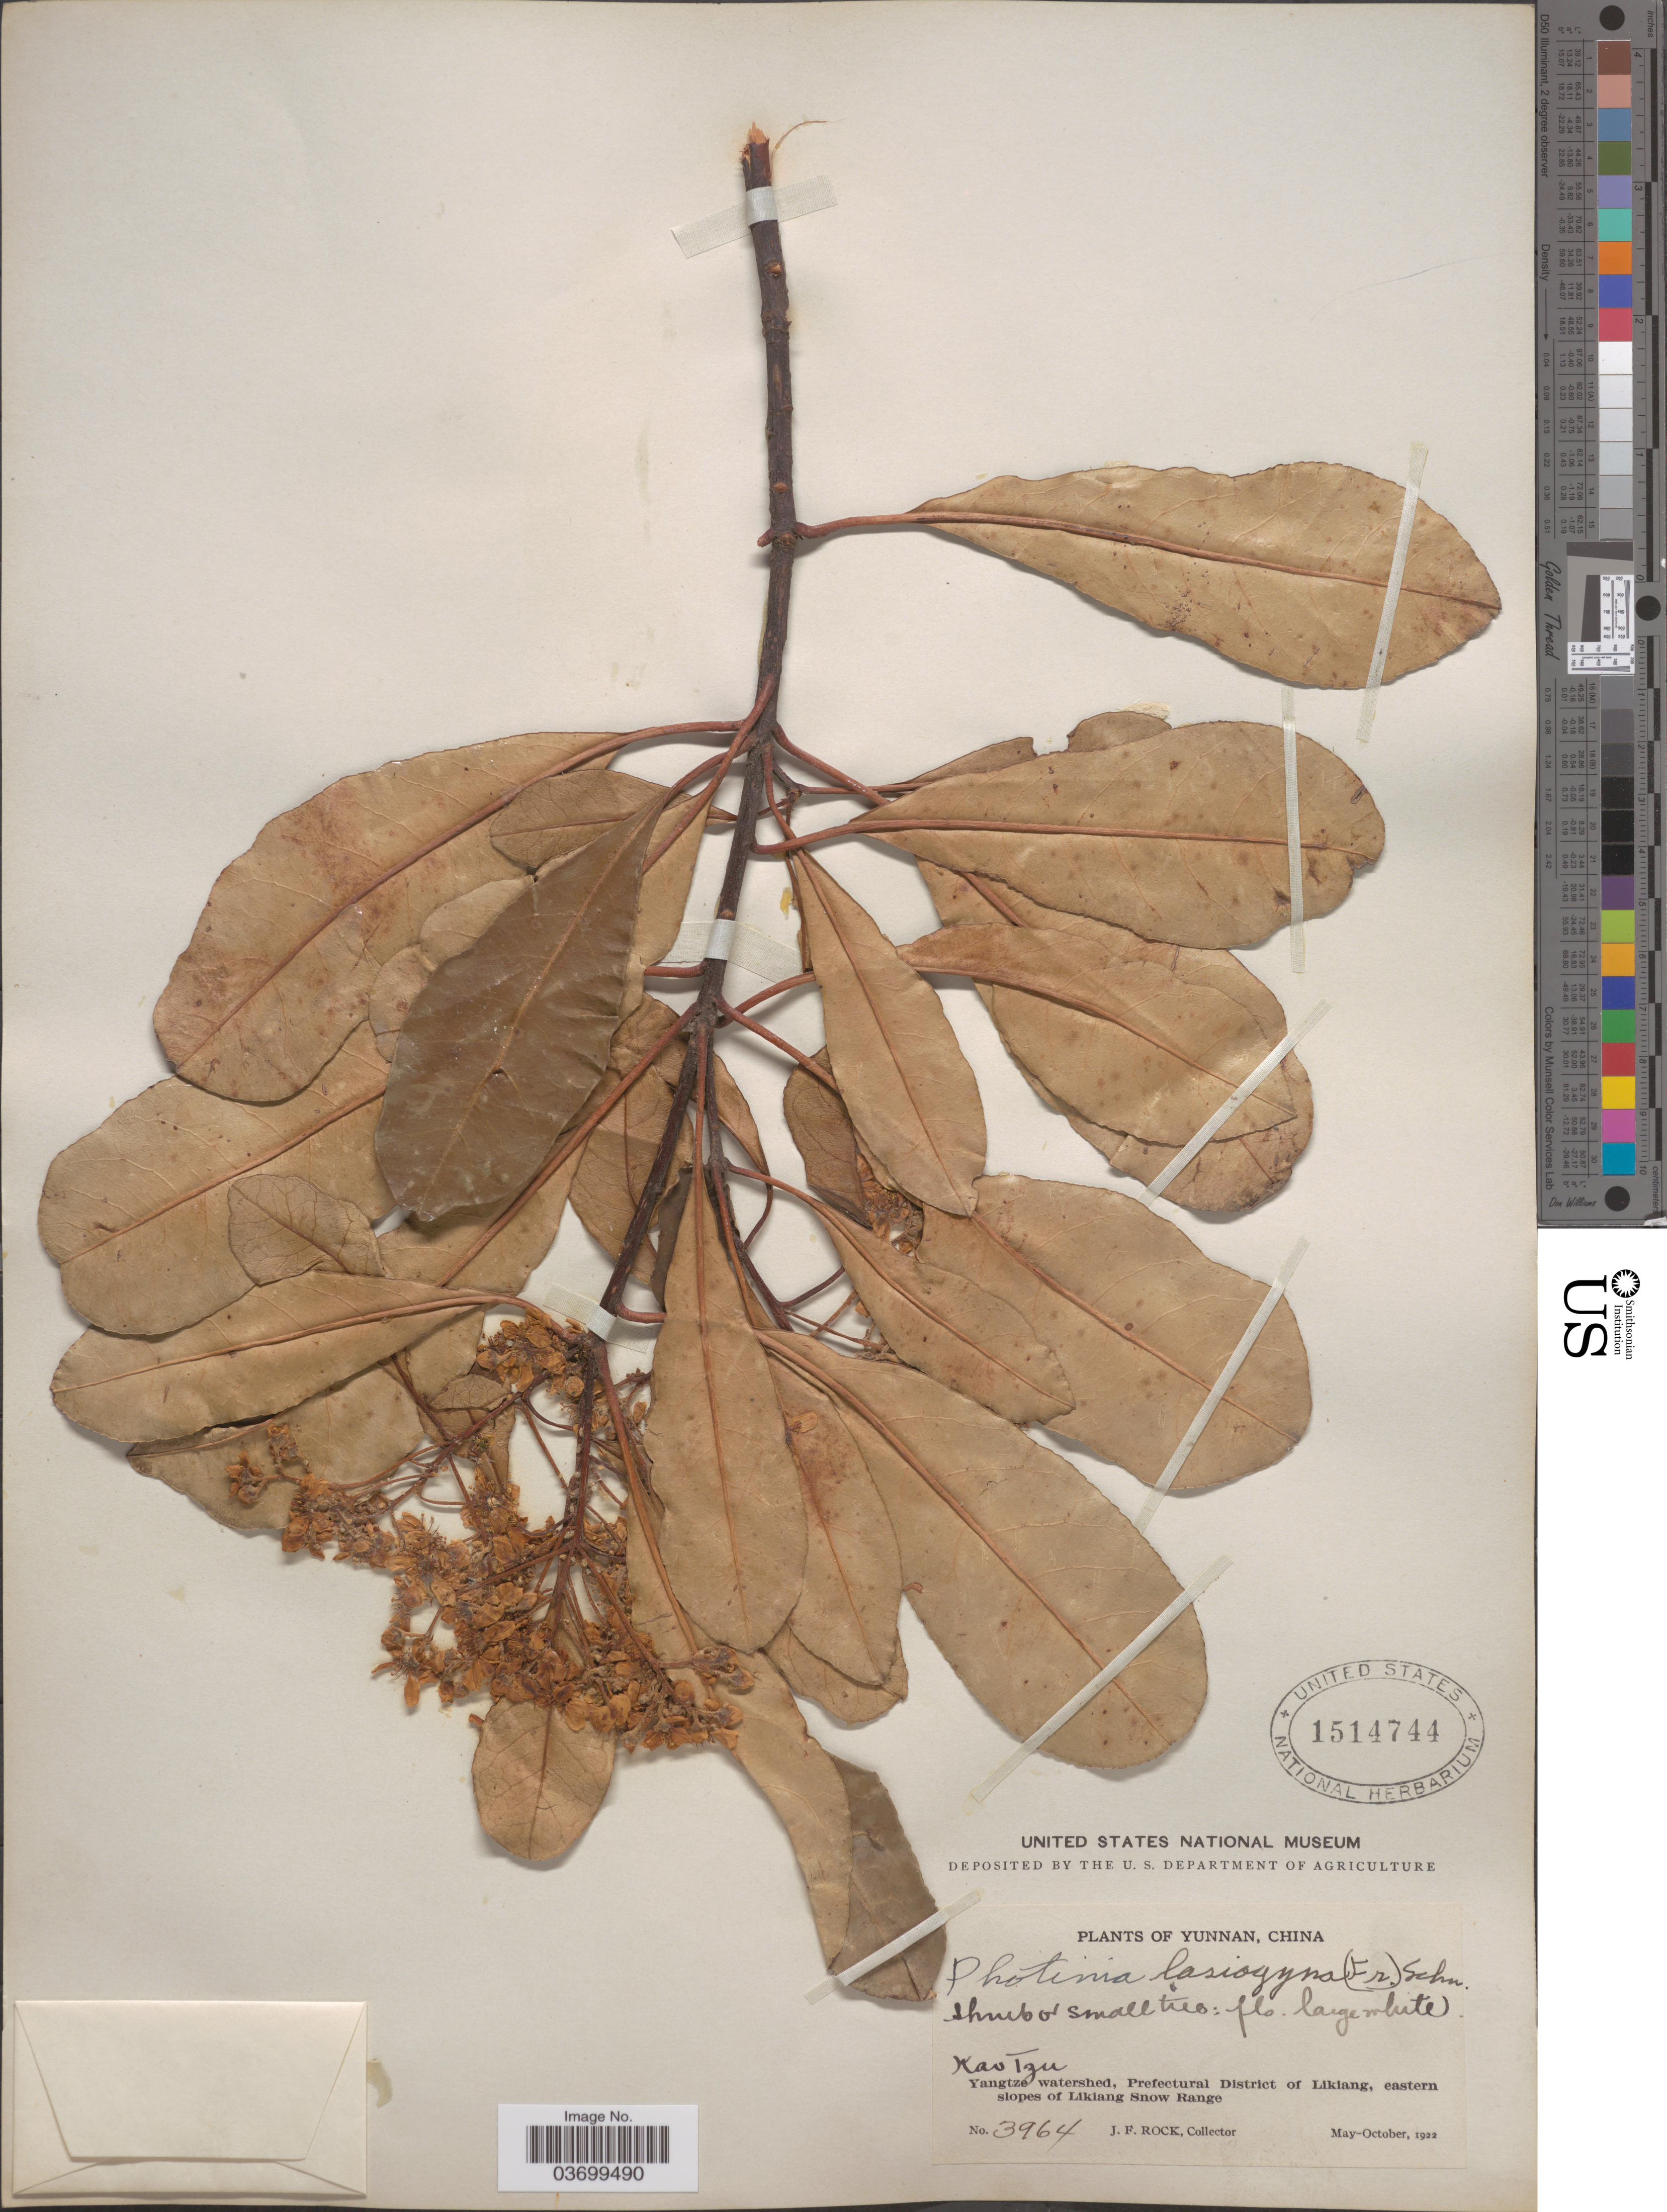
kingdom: Plantae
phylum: Tracheophyta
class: Magnoliopsida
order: Rosales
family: Rosaceae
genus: Photinia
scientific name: Photinia lasiogyna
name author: (Franch.) C.K. Schneid.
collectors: J. Rock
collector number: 3964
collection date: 1922-05/1922-10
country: China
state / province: Yunnan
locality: Kao [interpreted] Tzu. Yangtze watershed, Prefectural District of Likiang, eastern slopes of Likiang Snow Range.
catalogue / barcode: US 1514744